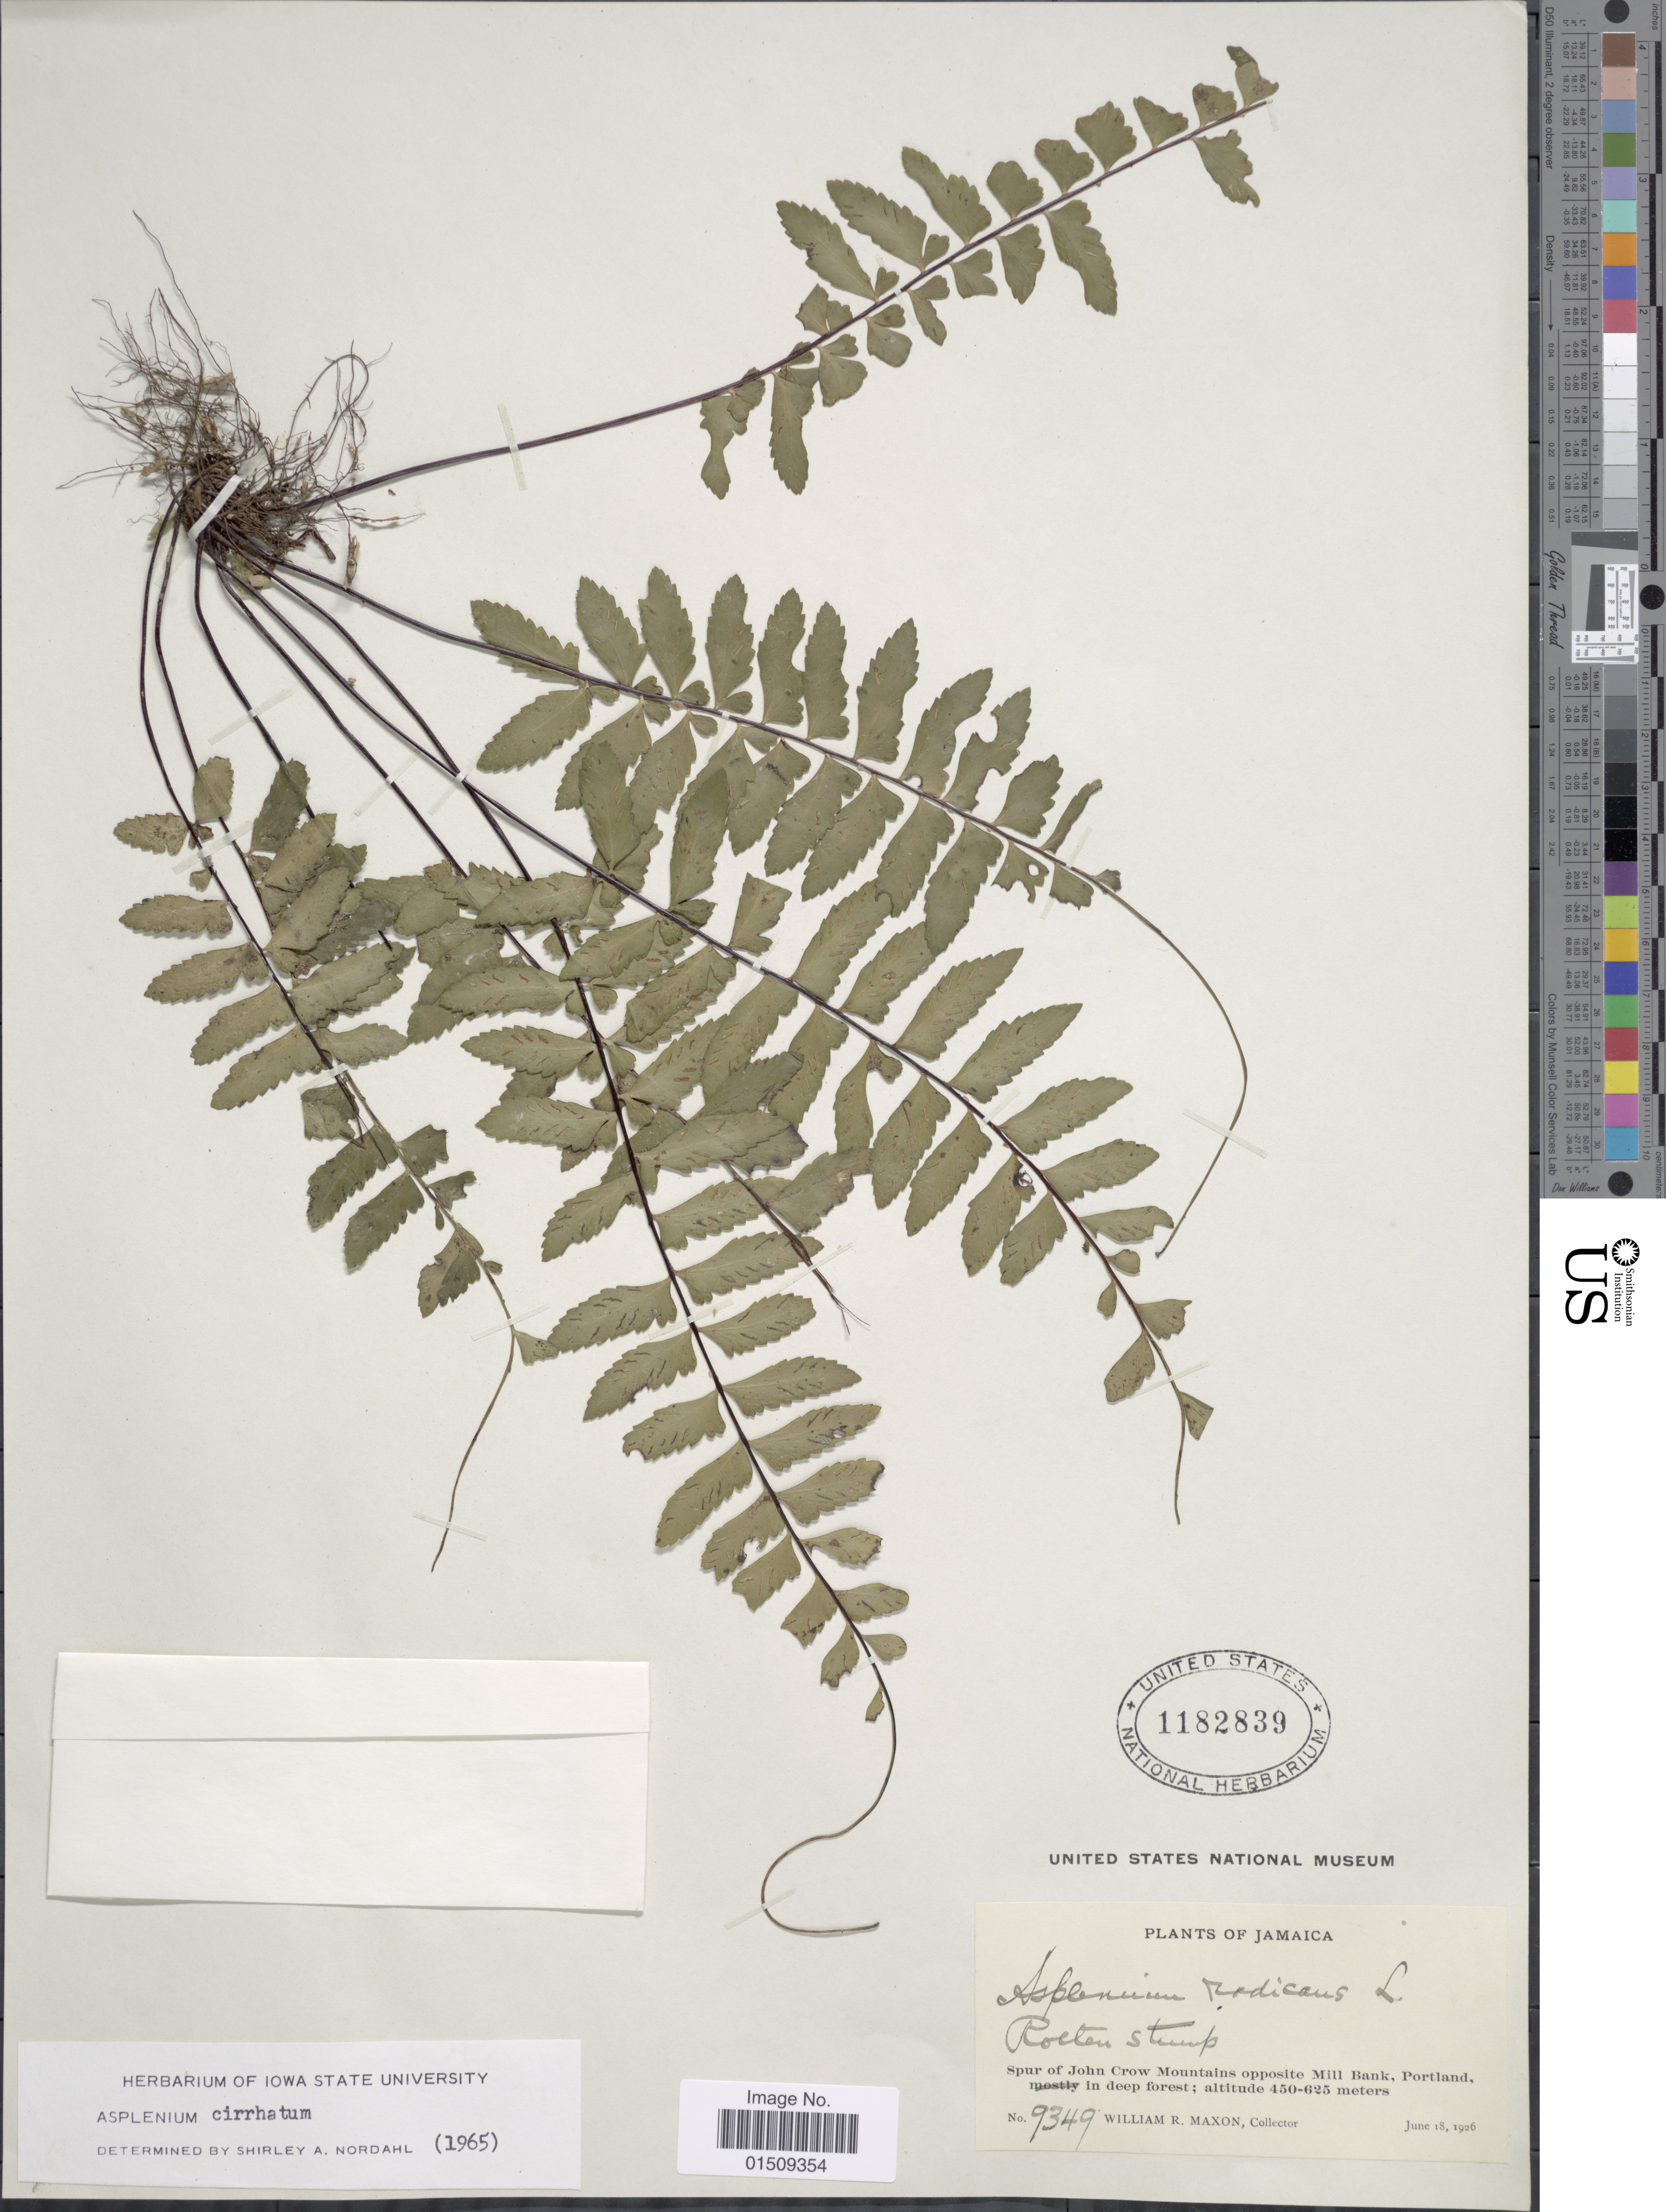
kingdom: Plantae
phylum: Tracheophyta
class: Polypodiopsida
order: Polypodiales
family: Aspleniaceae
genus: Asplenium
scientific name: Asplenium radicans var. cirrhatum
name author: (Rich. ex Willd.) Rosenst.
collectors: W. R. Maxon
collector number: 9349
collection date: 1926-06-18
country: Jamaica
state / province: Portland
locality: Spur of John Crow Mountains opposite Mill Bank, Portland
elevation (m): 450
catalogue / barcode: US 1182839